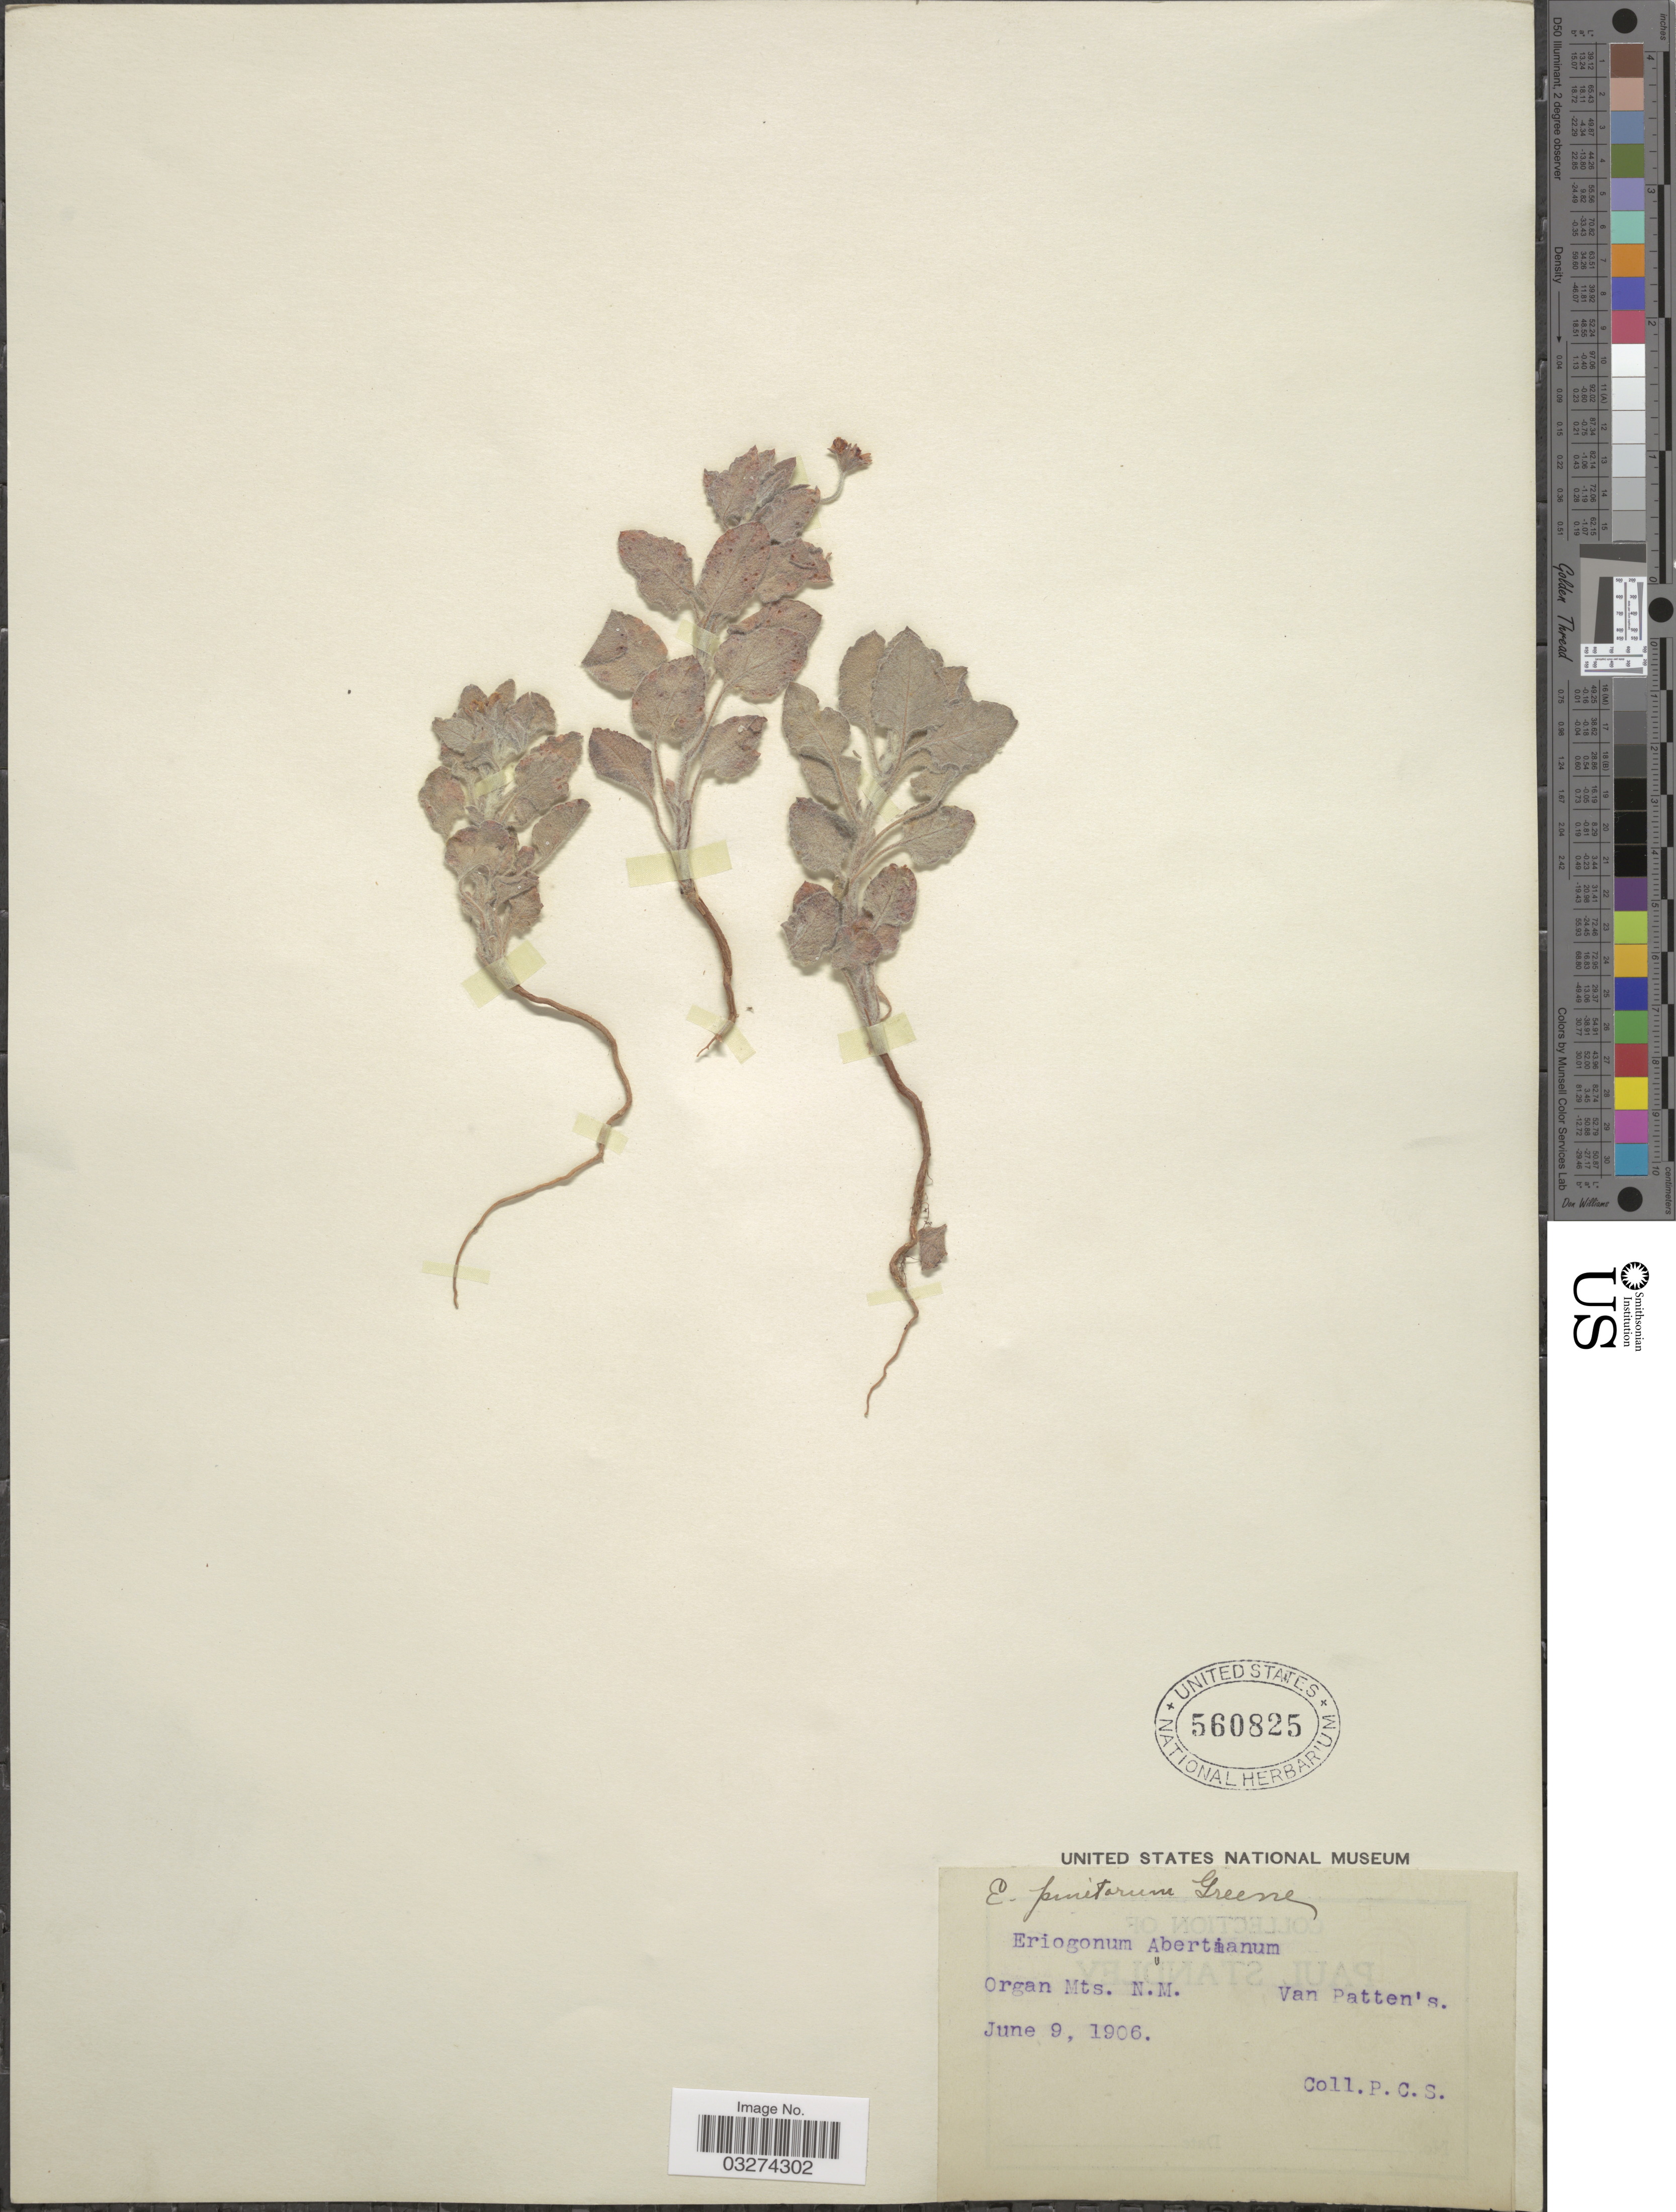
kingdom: Plantae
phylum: Tracheophyta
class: Magnoliopsida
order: Caryophyllales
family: Polygonaceae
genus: Eriogonum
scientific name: Eriogonum abertianum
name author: Torr.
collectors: P. C. S.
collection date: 1906-06-09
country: United States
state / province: New Mexico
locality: Organ Mts., Van Patten's.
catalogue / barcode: US 560825